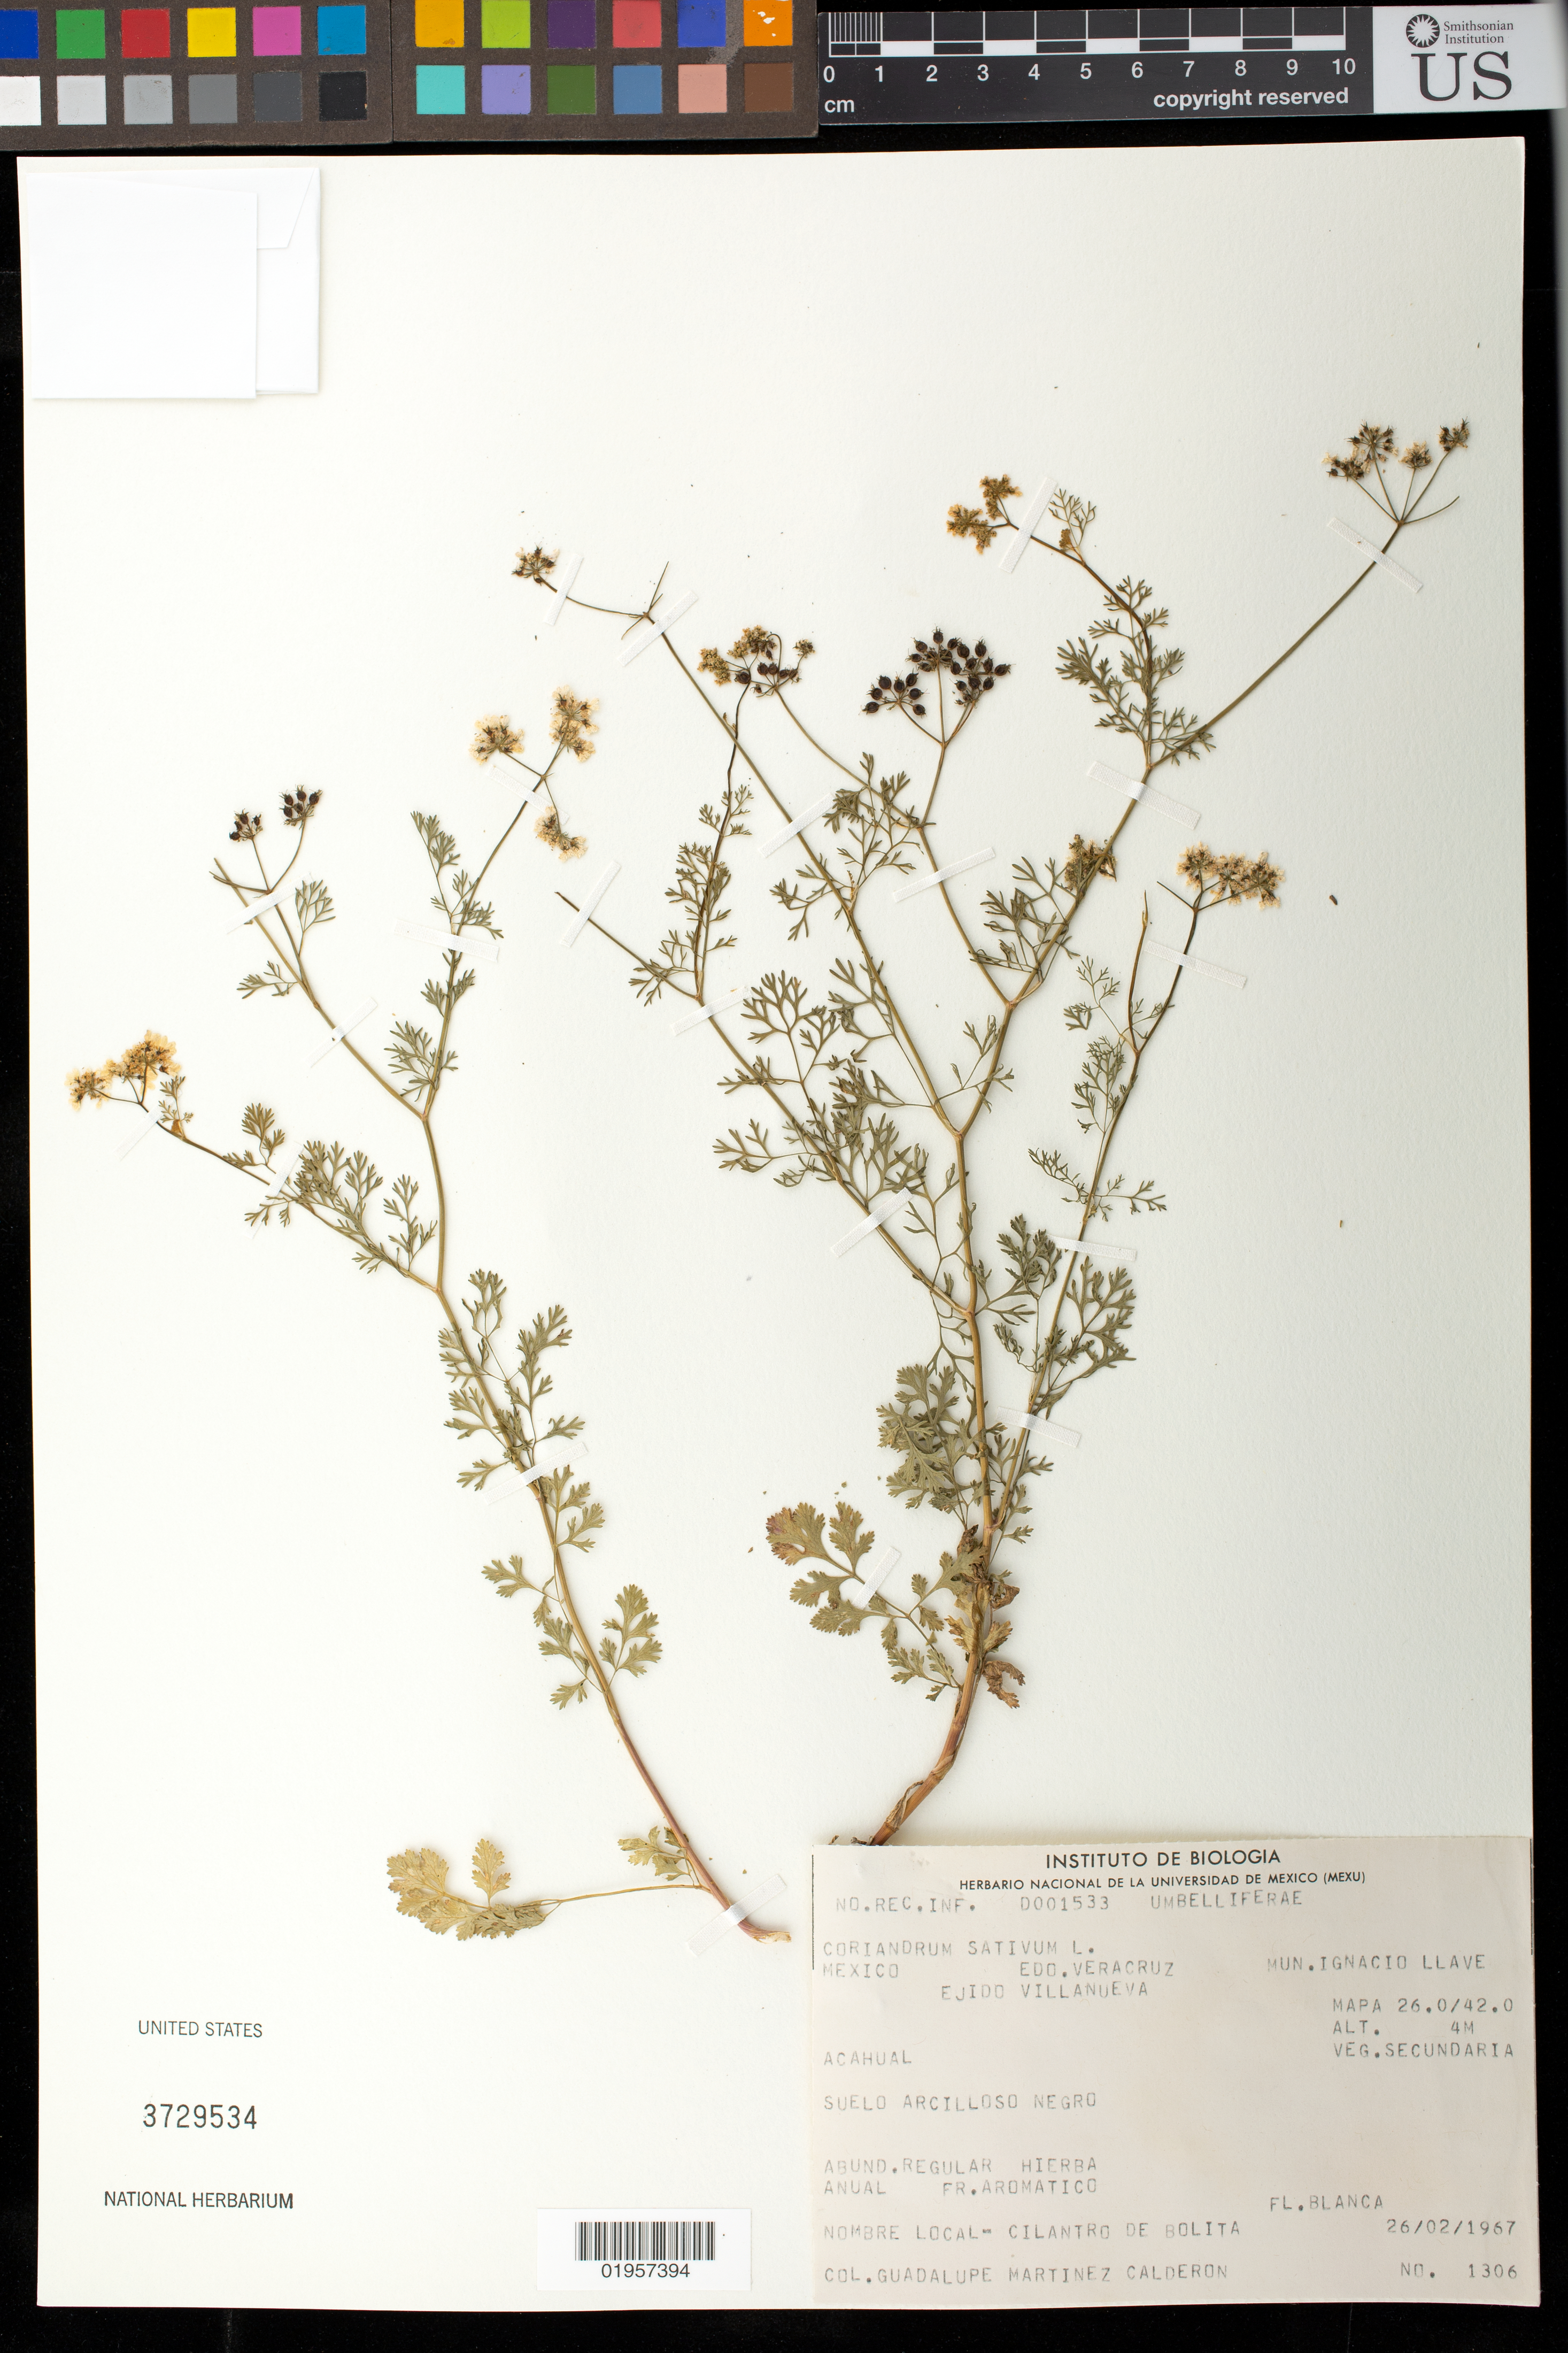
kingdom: Plantae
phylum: Tracheophyta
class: Magnoliopsida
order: Apiales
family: Apiaceae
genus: Coriandrum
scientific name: Coriandrum sativum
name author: L.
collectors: G. M. Calderon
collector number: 1306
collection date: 1967-02-26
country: México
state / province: Veracruz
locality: Ejido Villanueva, Ignacio de la LLave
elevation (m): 4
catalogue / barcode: US 3729534